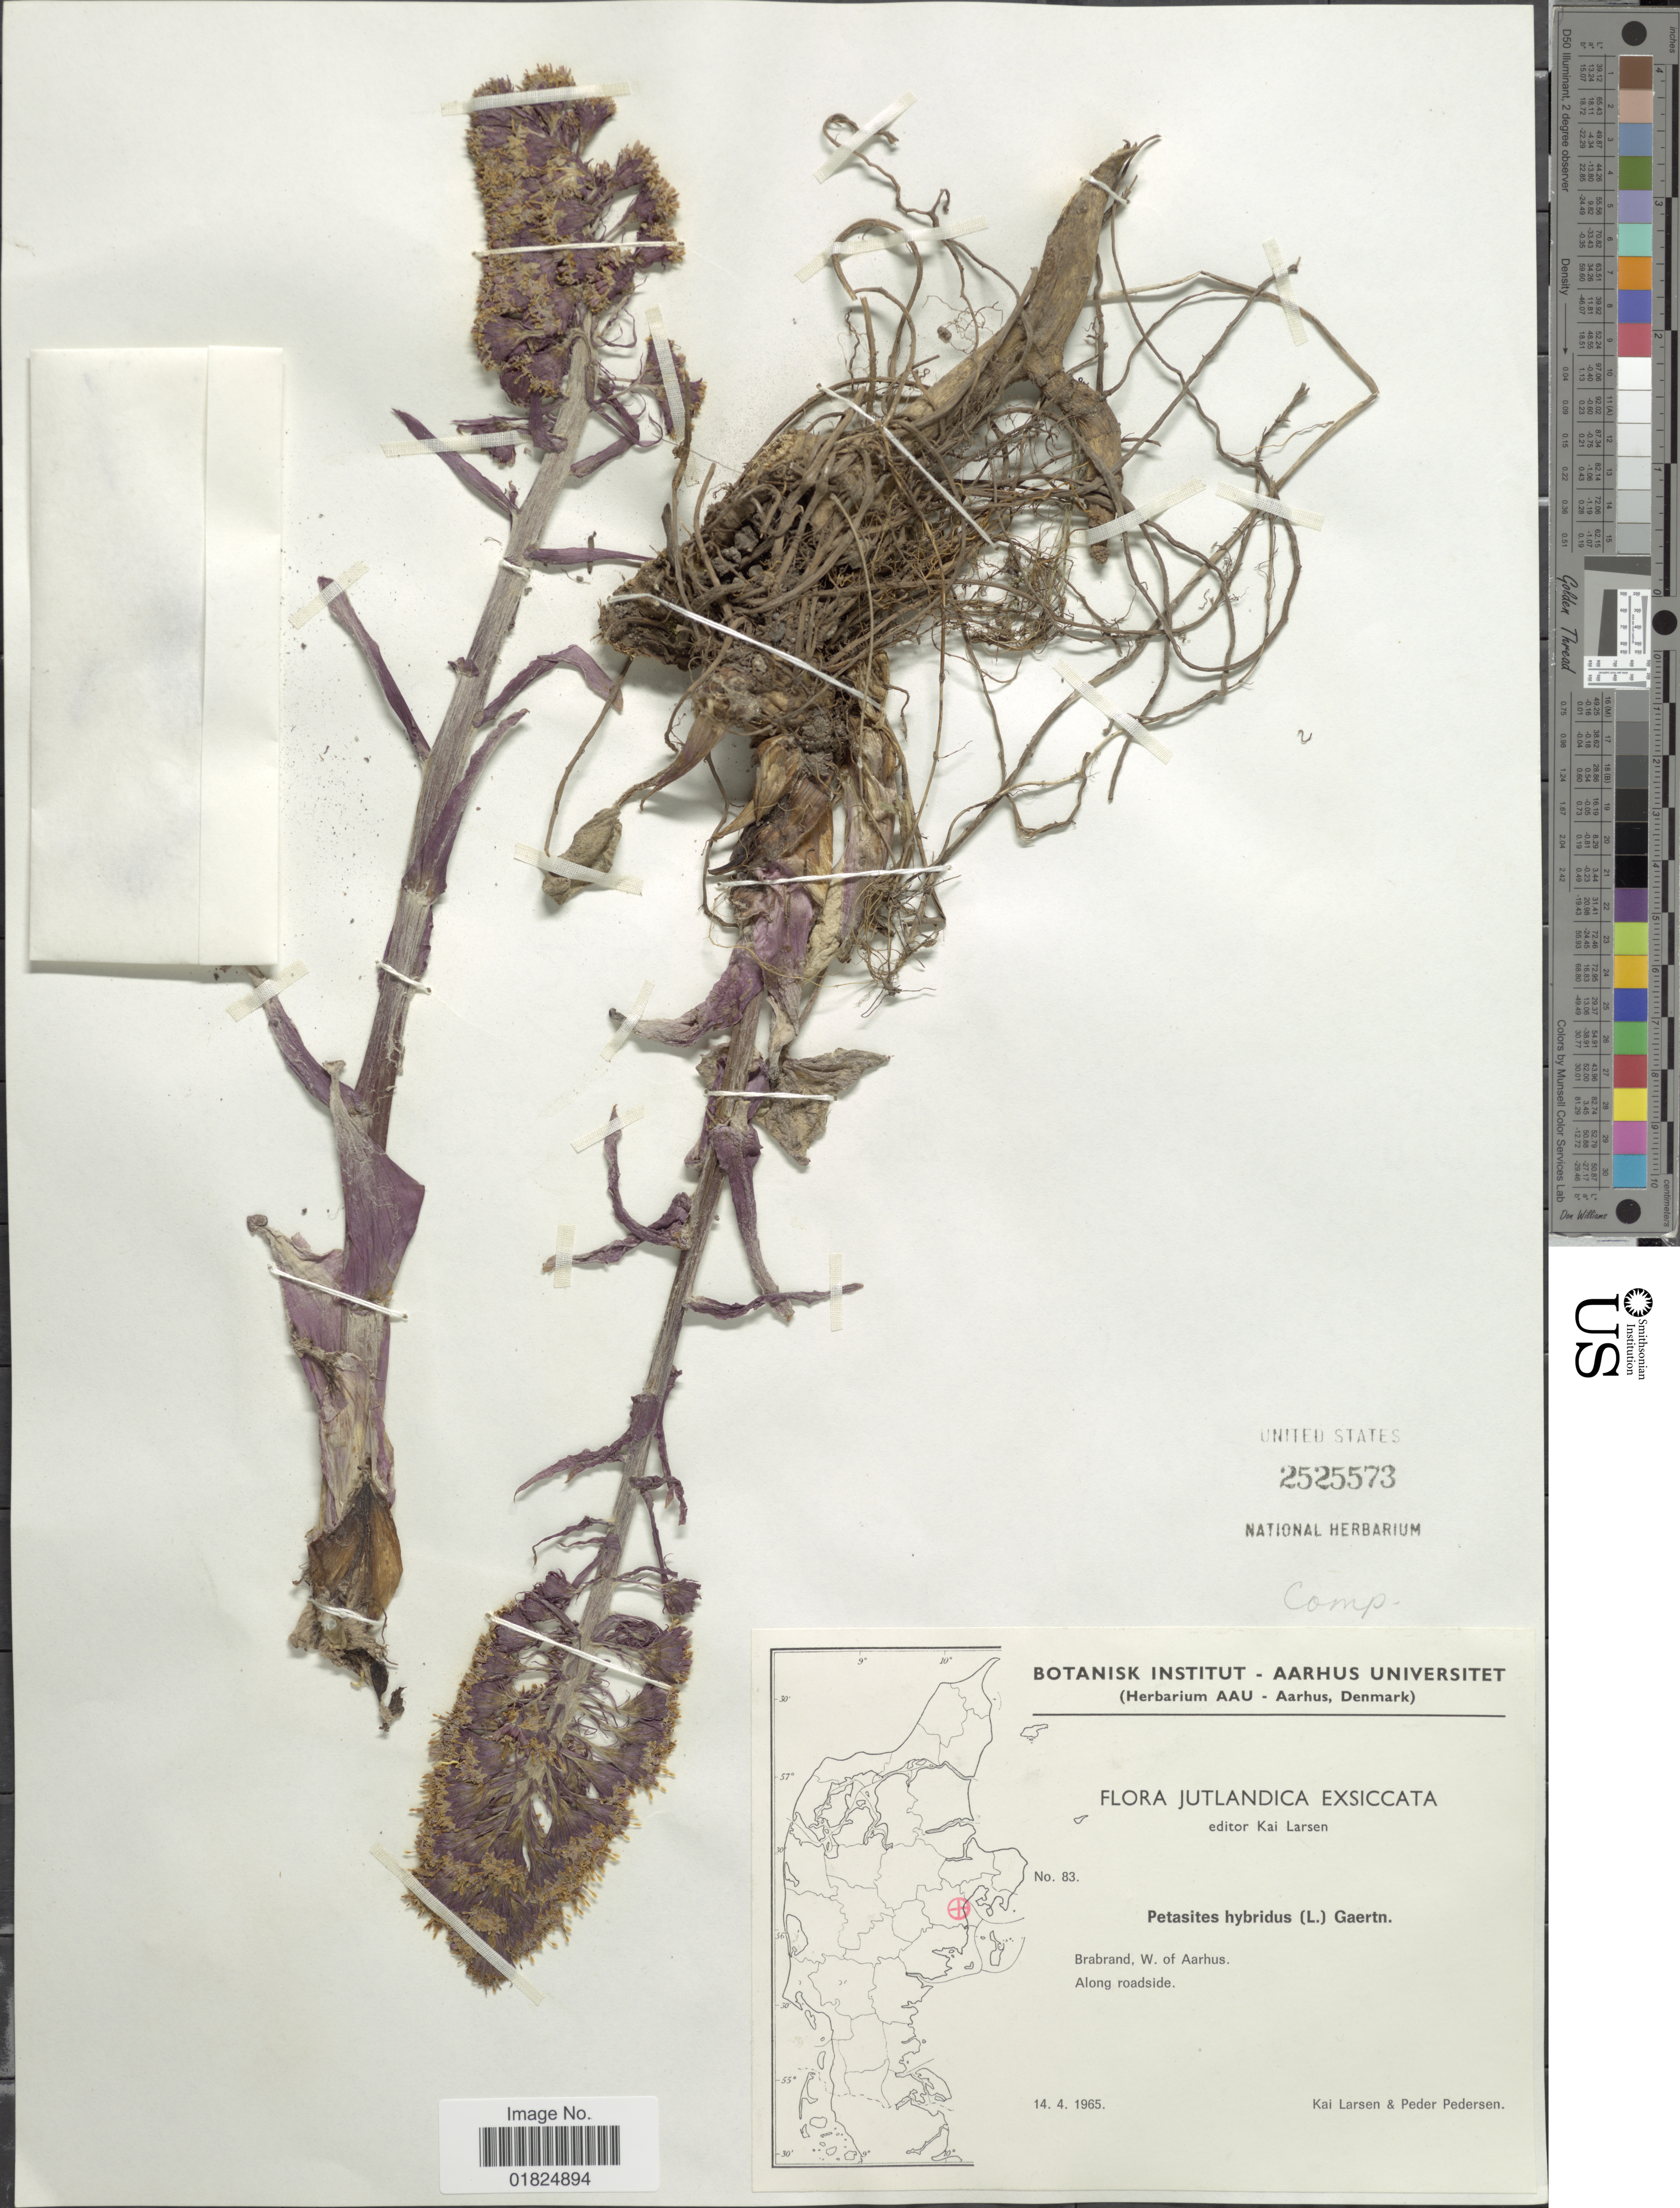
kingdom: Plantae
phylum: Tracheophyta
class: Magnoliopsida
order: Asterales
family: Asteraceae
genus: Petasites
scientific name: Petasites hybridus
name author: (L.) G. Gaertn. et al.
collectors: K. Larsen & P. Pedersen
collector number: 83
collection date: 1965-04-14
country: Denmark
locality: Jutlandica,Brabrand, W. of Aarhus.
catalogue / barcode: US 2525573